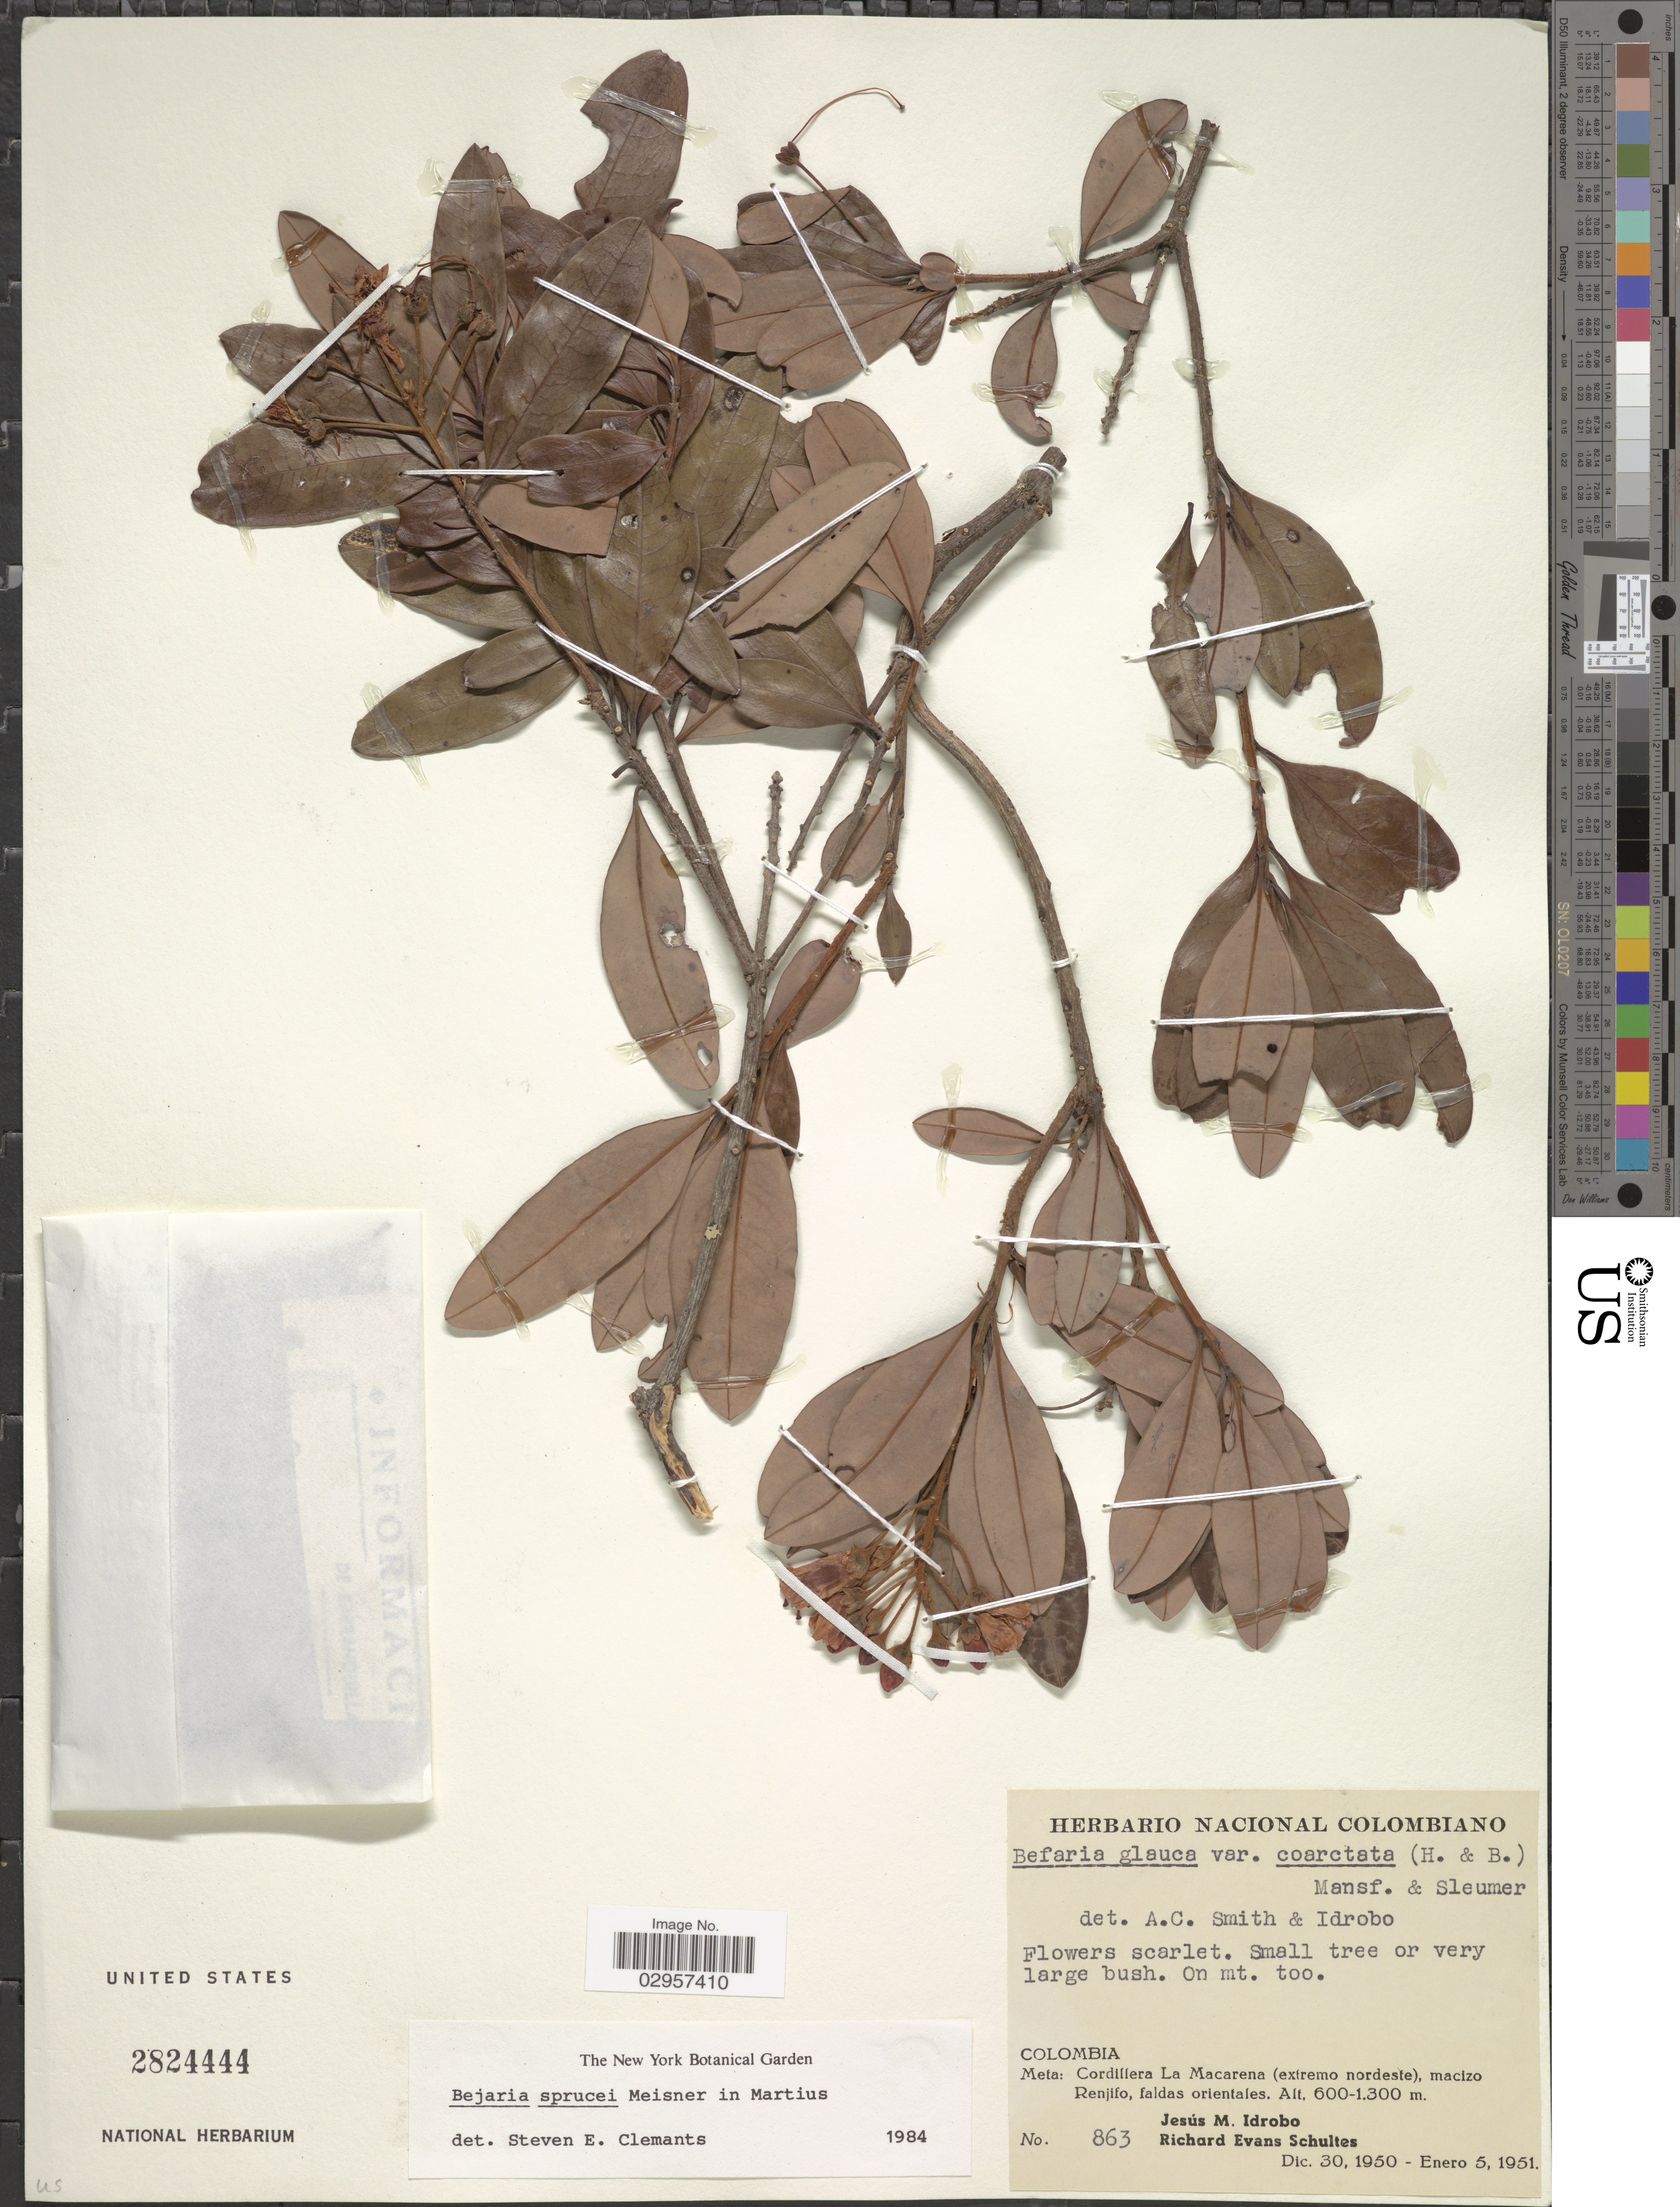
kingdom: Plantae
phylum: Tracheophyta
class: Magnoliopsida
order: Ericales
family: Ericaceae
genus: Befaria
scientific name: Befaria sprucei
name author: Meisn.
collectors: J. M. Idrobo & R. E. Schultes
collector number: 863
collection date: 1950-12-30/1951-01-05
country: Colombia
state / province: Meta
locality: Cordillera La Macarena (extremo nordeste), macizo Renjifo, faldas orientales.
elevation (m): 600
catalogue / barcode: US 2824444